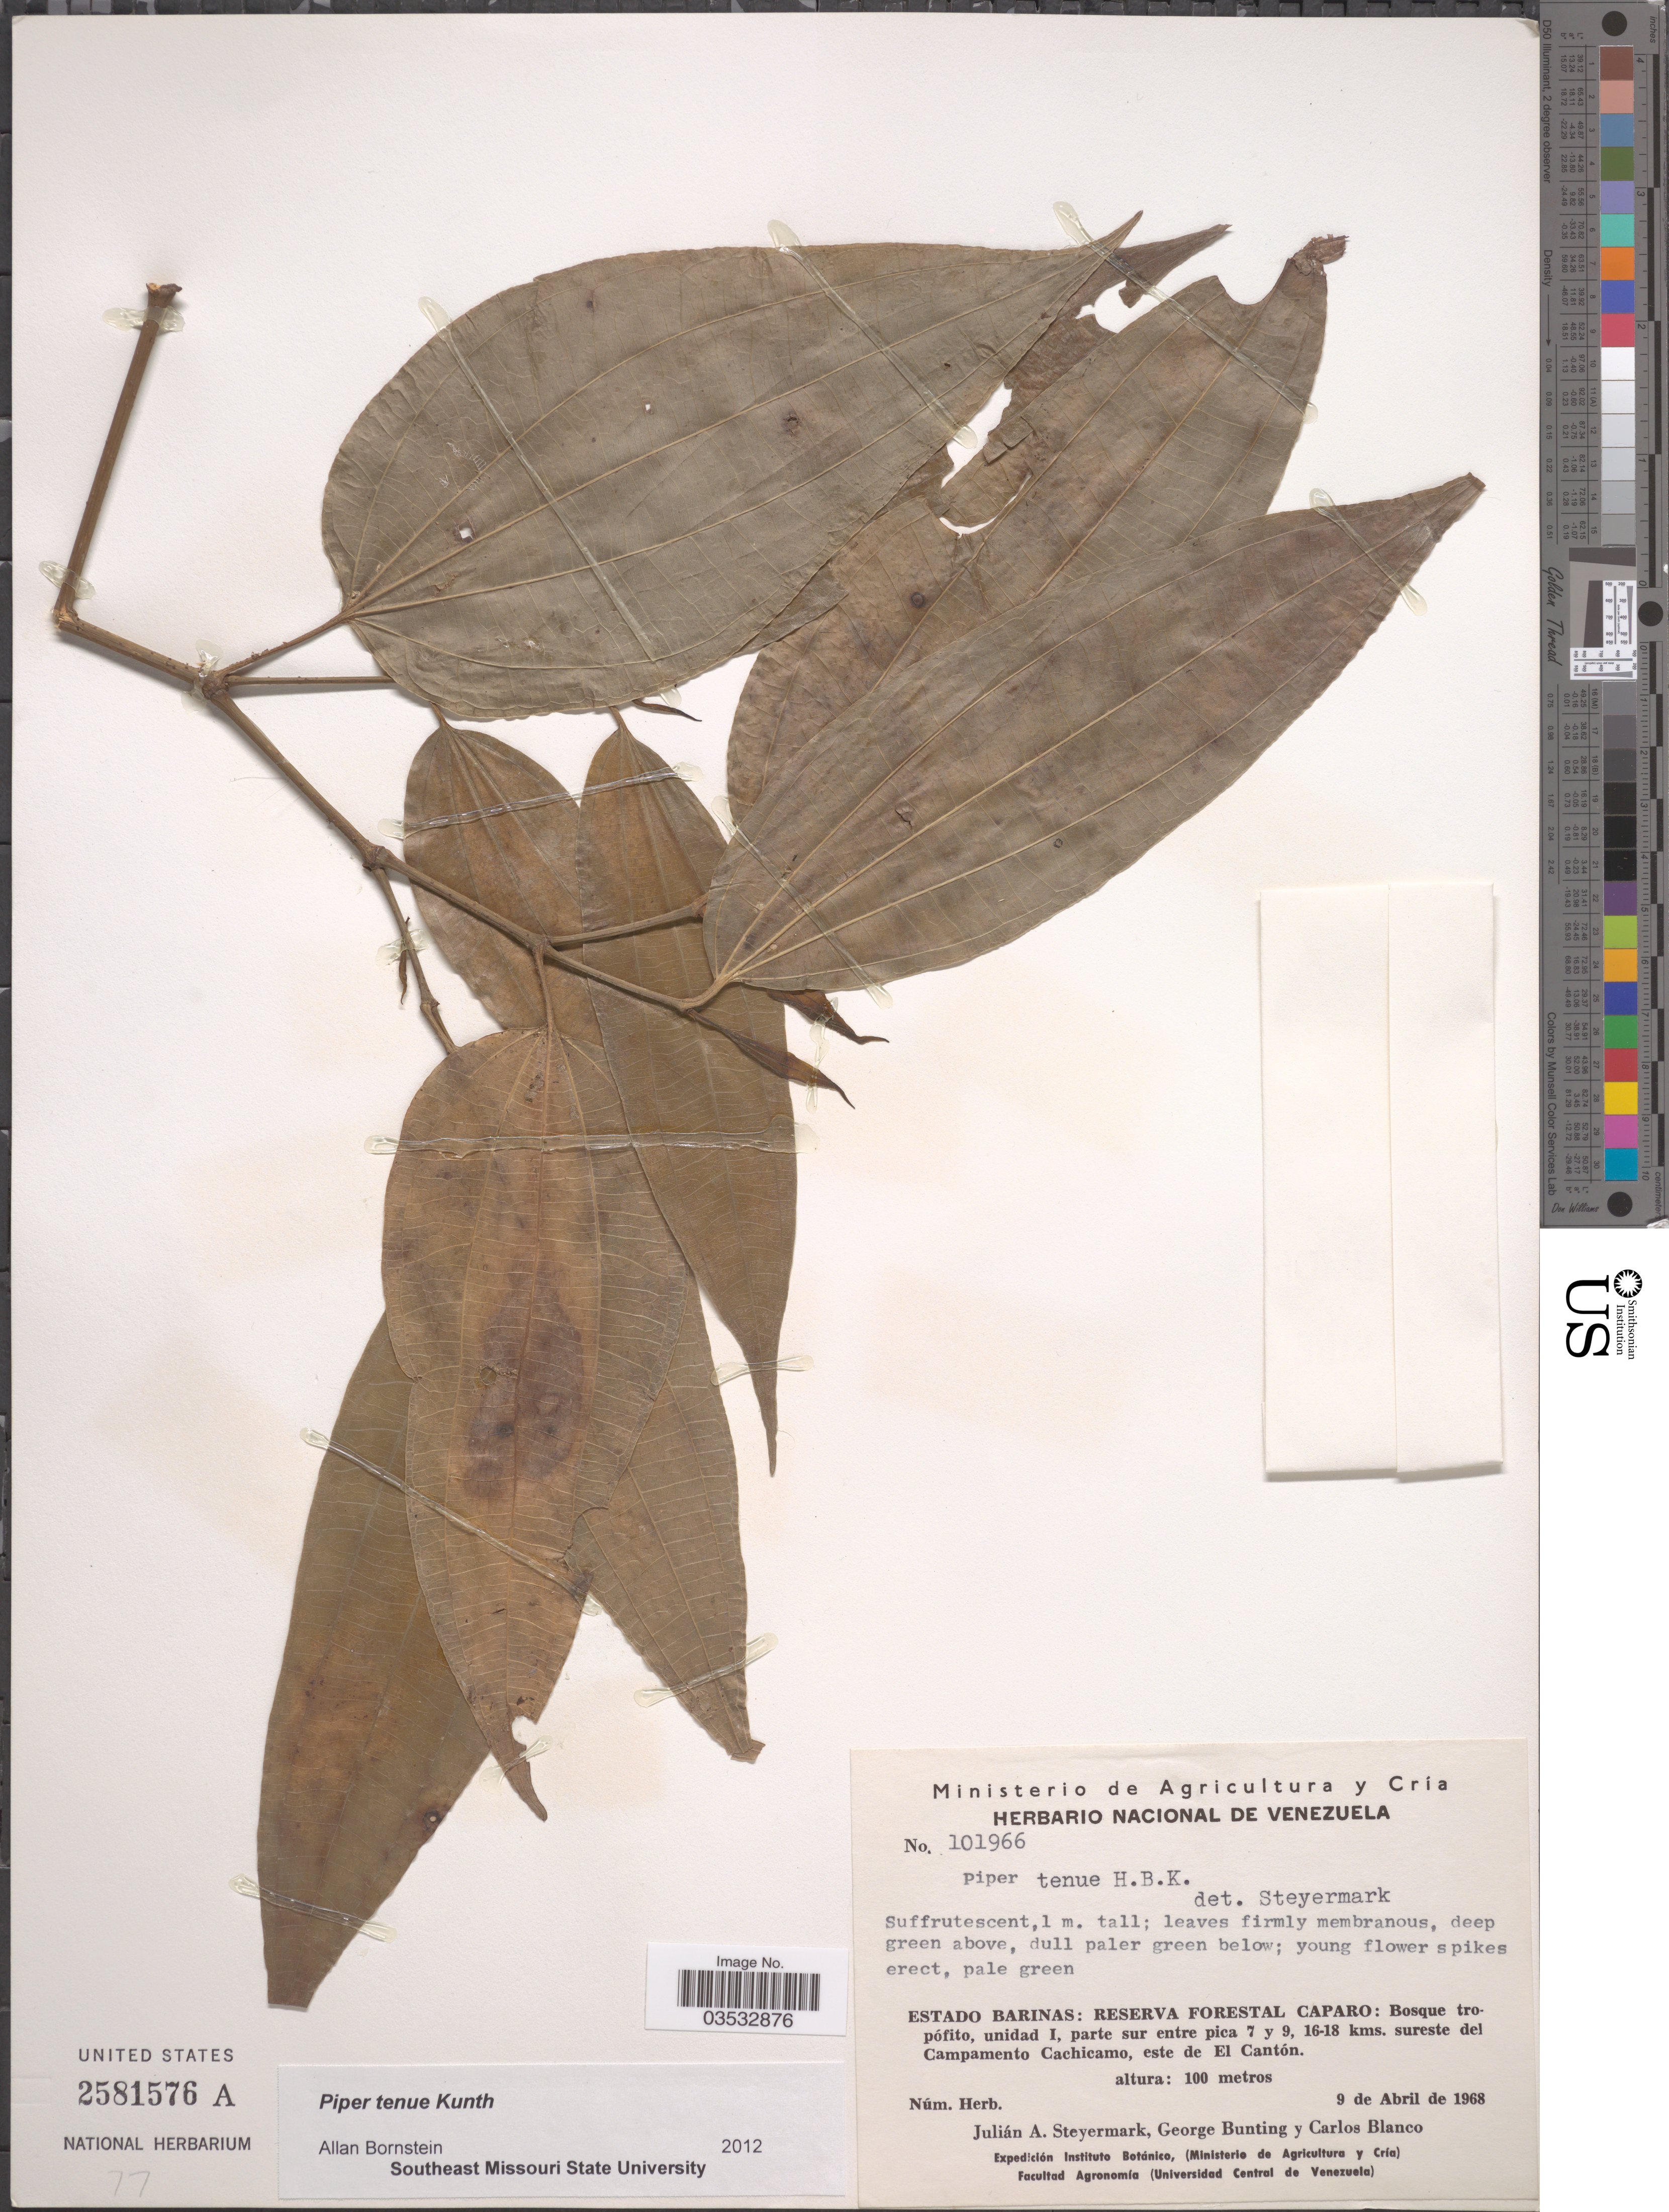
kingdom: Plantae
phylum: Tracheophyta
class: Magnoliopsida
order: Piperales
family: Piperaceae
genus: Piper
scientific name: Piper tenue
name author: Kunth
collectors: J. Steyermark, G. S. Bunting & C. Blanco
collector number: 101966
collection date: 1968-04-09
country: Venezuela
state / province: Barinas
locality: Reserva Forestal Caparo; Bosque tropófito, unidad I, parte sur entre pica 7 y 9, 16-18 kms. sureste del Campamento Cachicamo, este de El Cantón.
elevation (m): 100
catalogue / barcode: US 2581576A